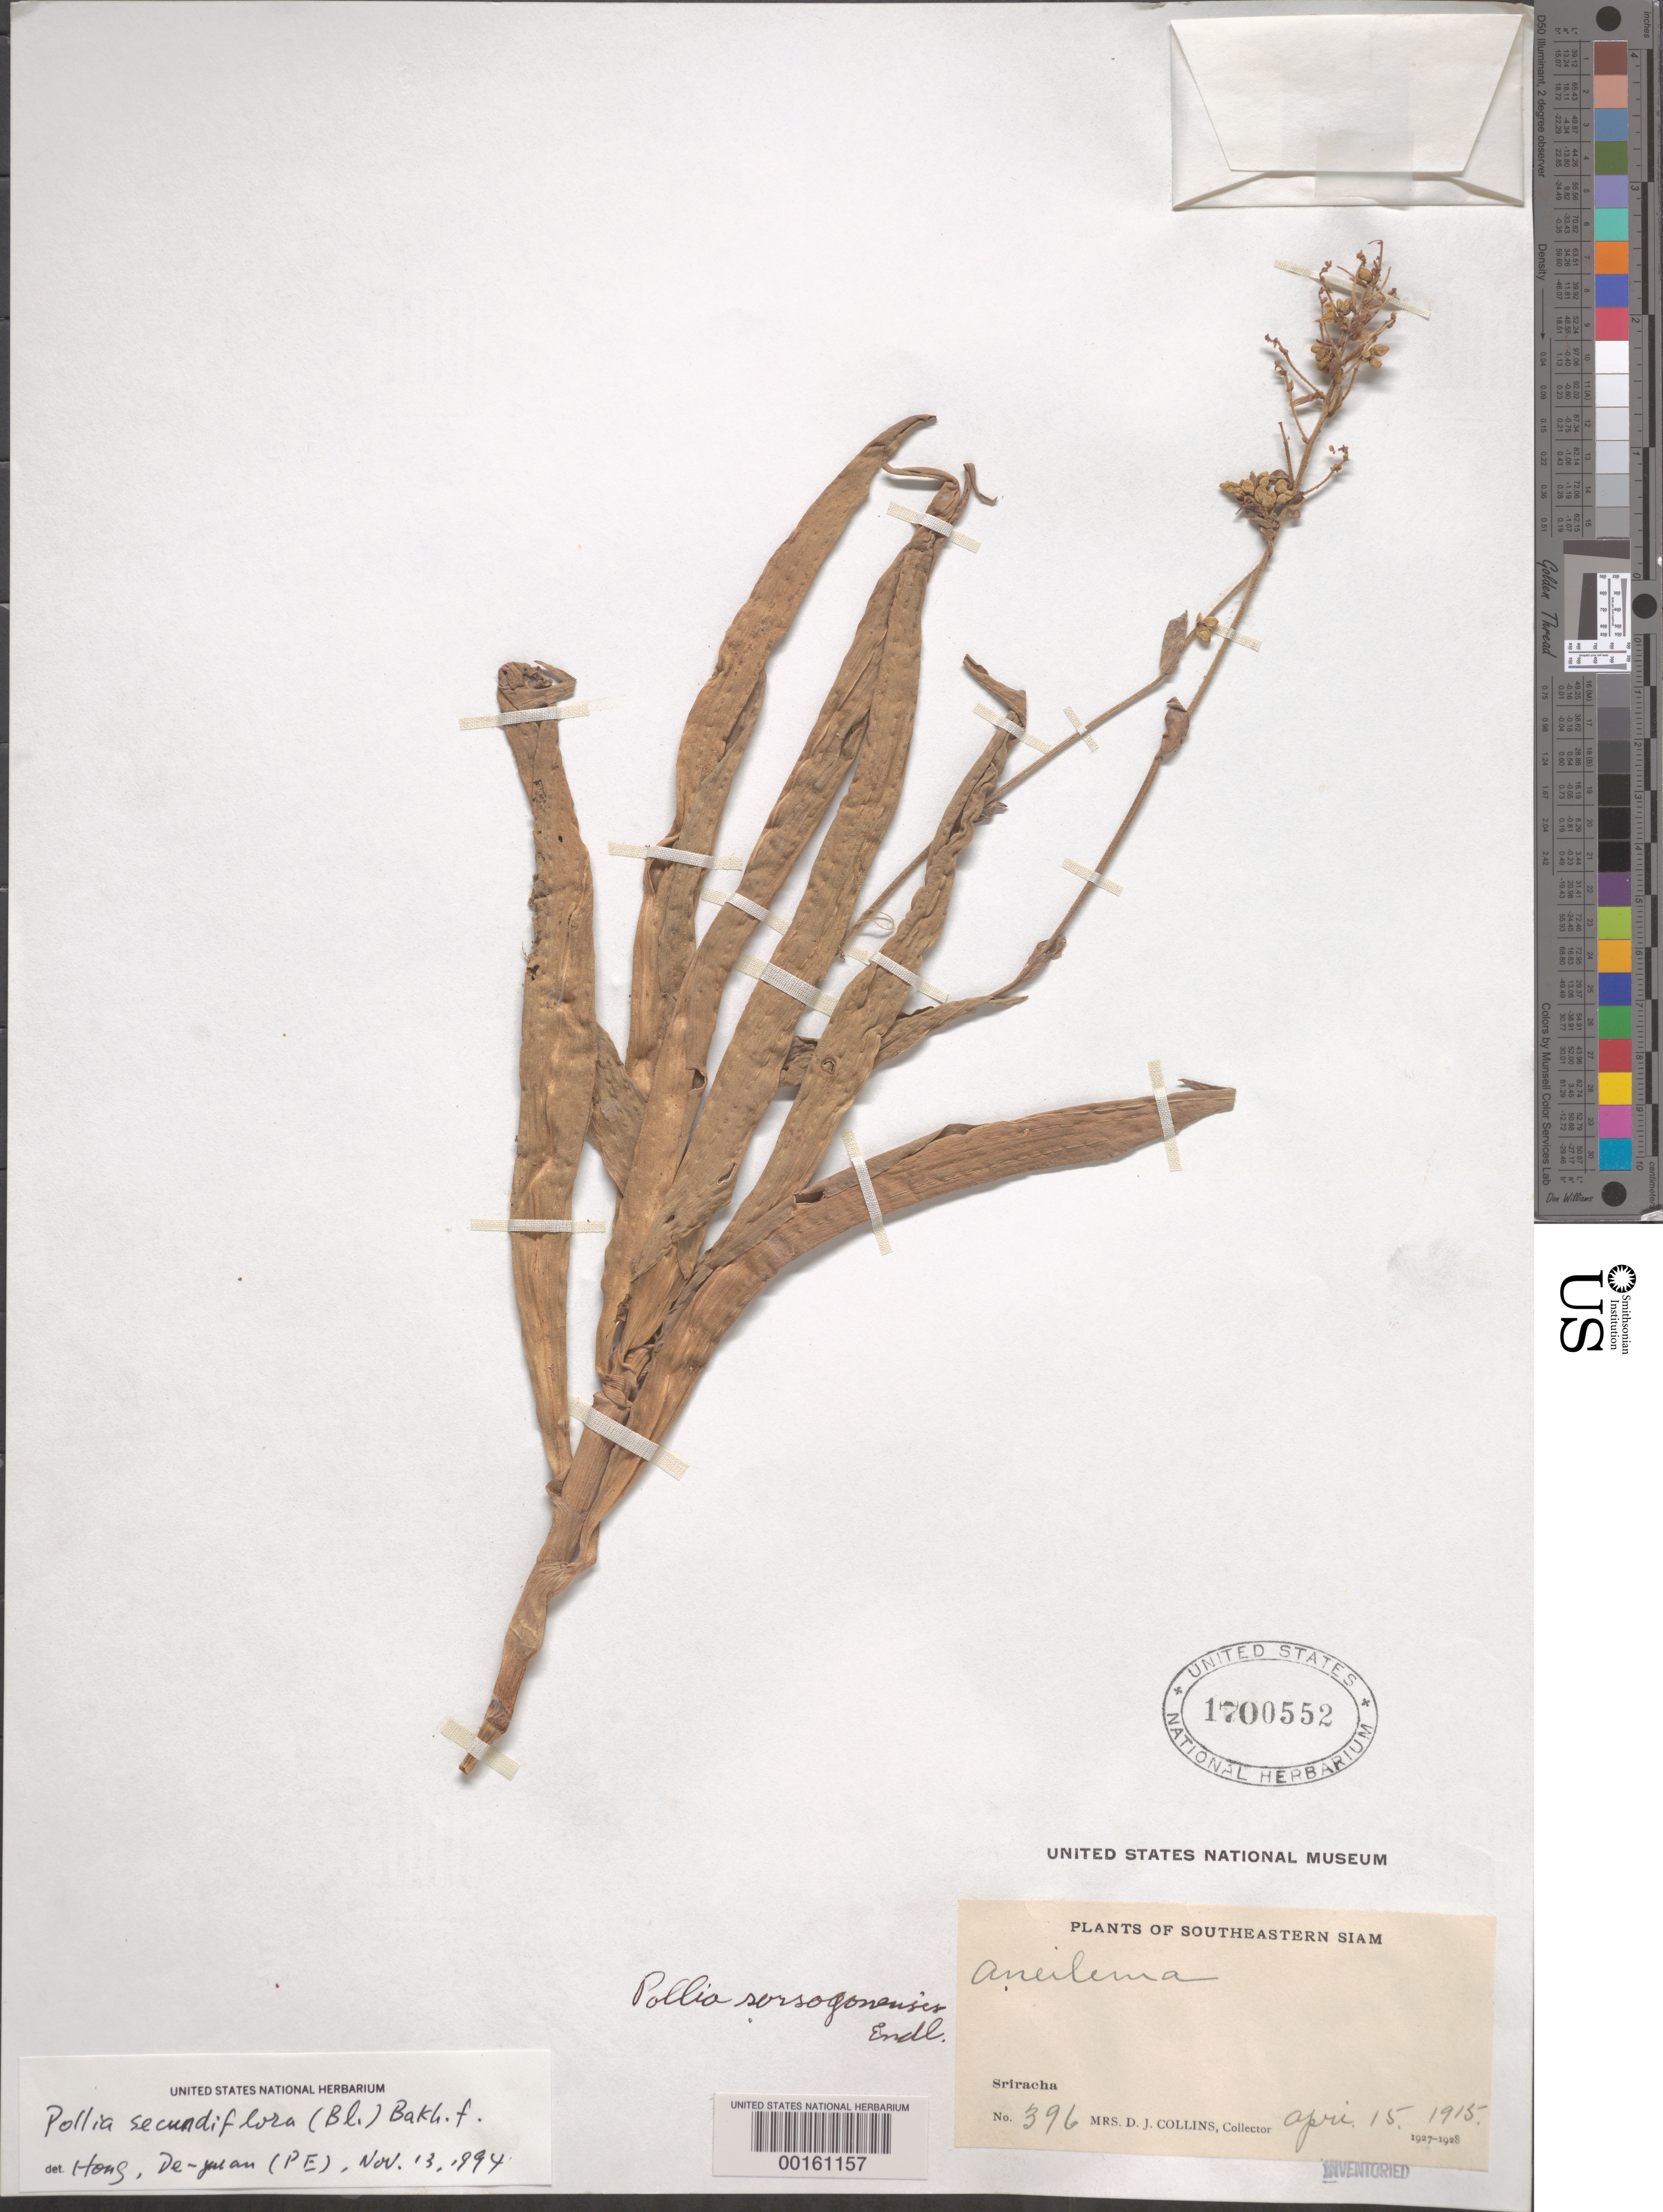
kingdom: Plantae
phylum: Tracheophyta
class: Liliopsida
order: Commelinales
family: Commelinaceae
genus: Pollia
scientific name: Pollia secundiflora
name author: (Blume) Bakh. f.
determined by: Faden, Robert B., (US), Smithsonian Institution - National Museum of Natural History (UNITED STATES)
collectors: Mrs. D. J. Collins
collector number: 396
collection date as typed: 15 Apr 1915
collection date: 1915-04-15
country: Thailand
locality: Sriracha (se thailand)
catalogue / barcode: US 1700552